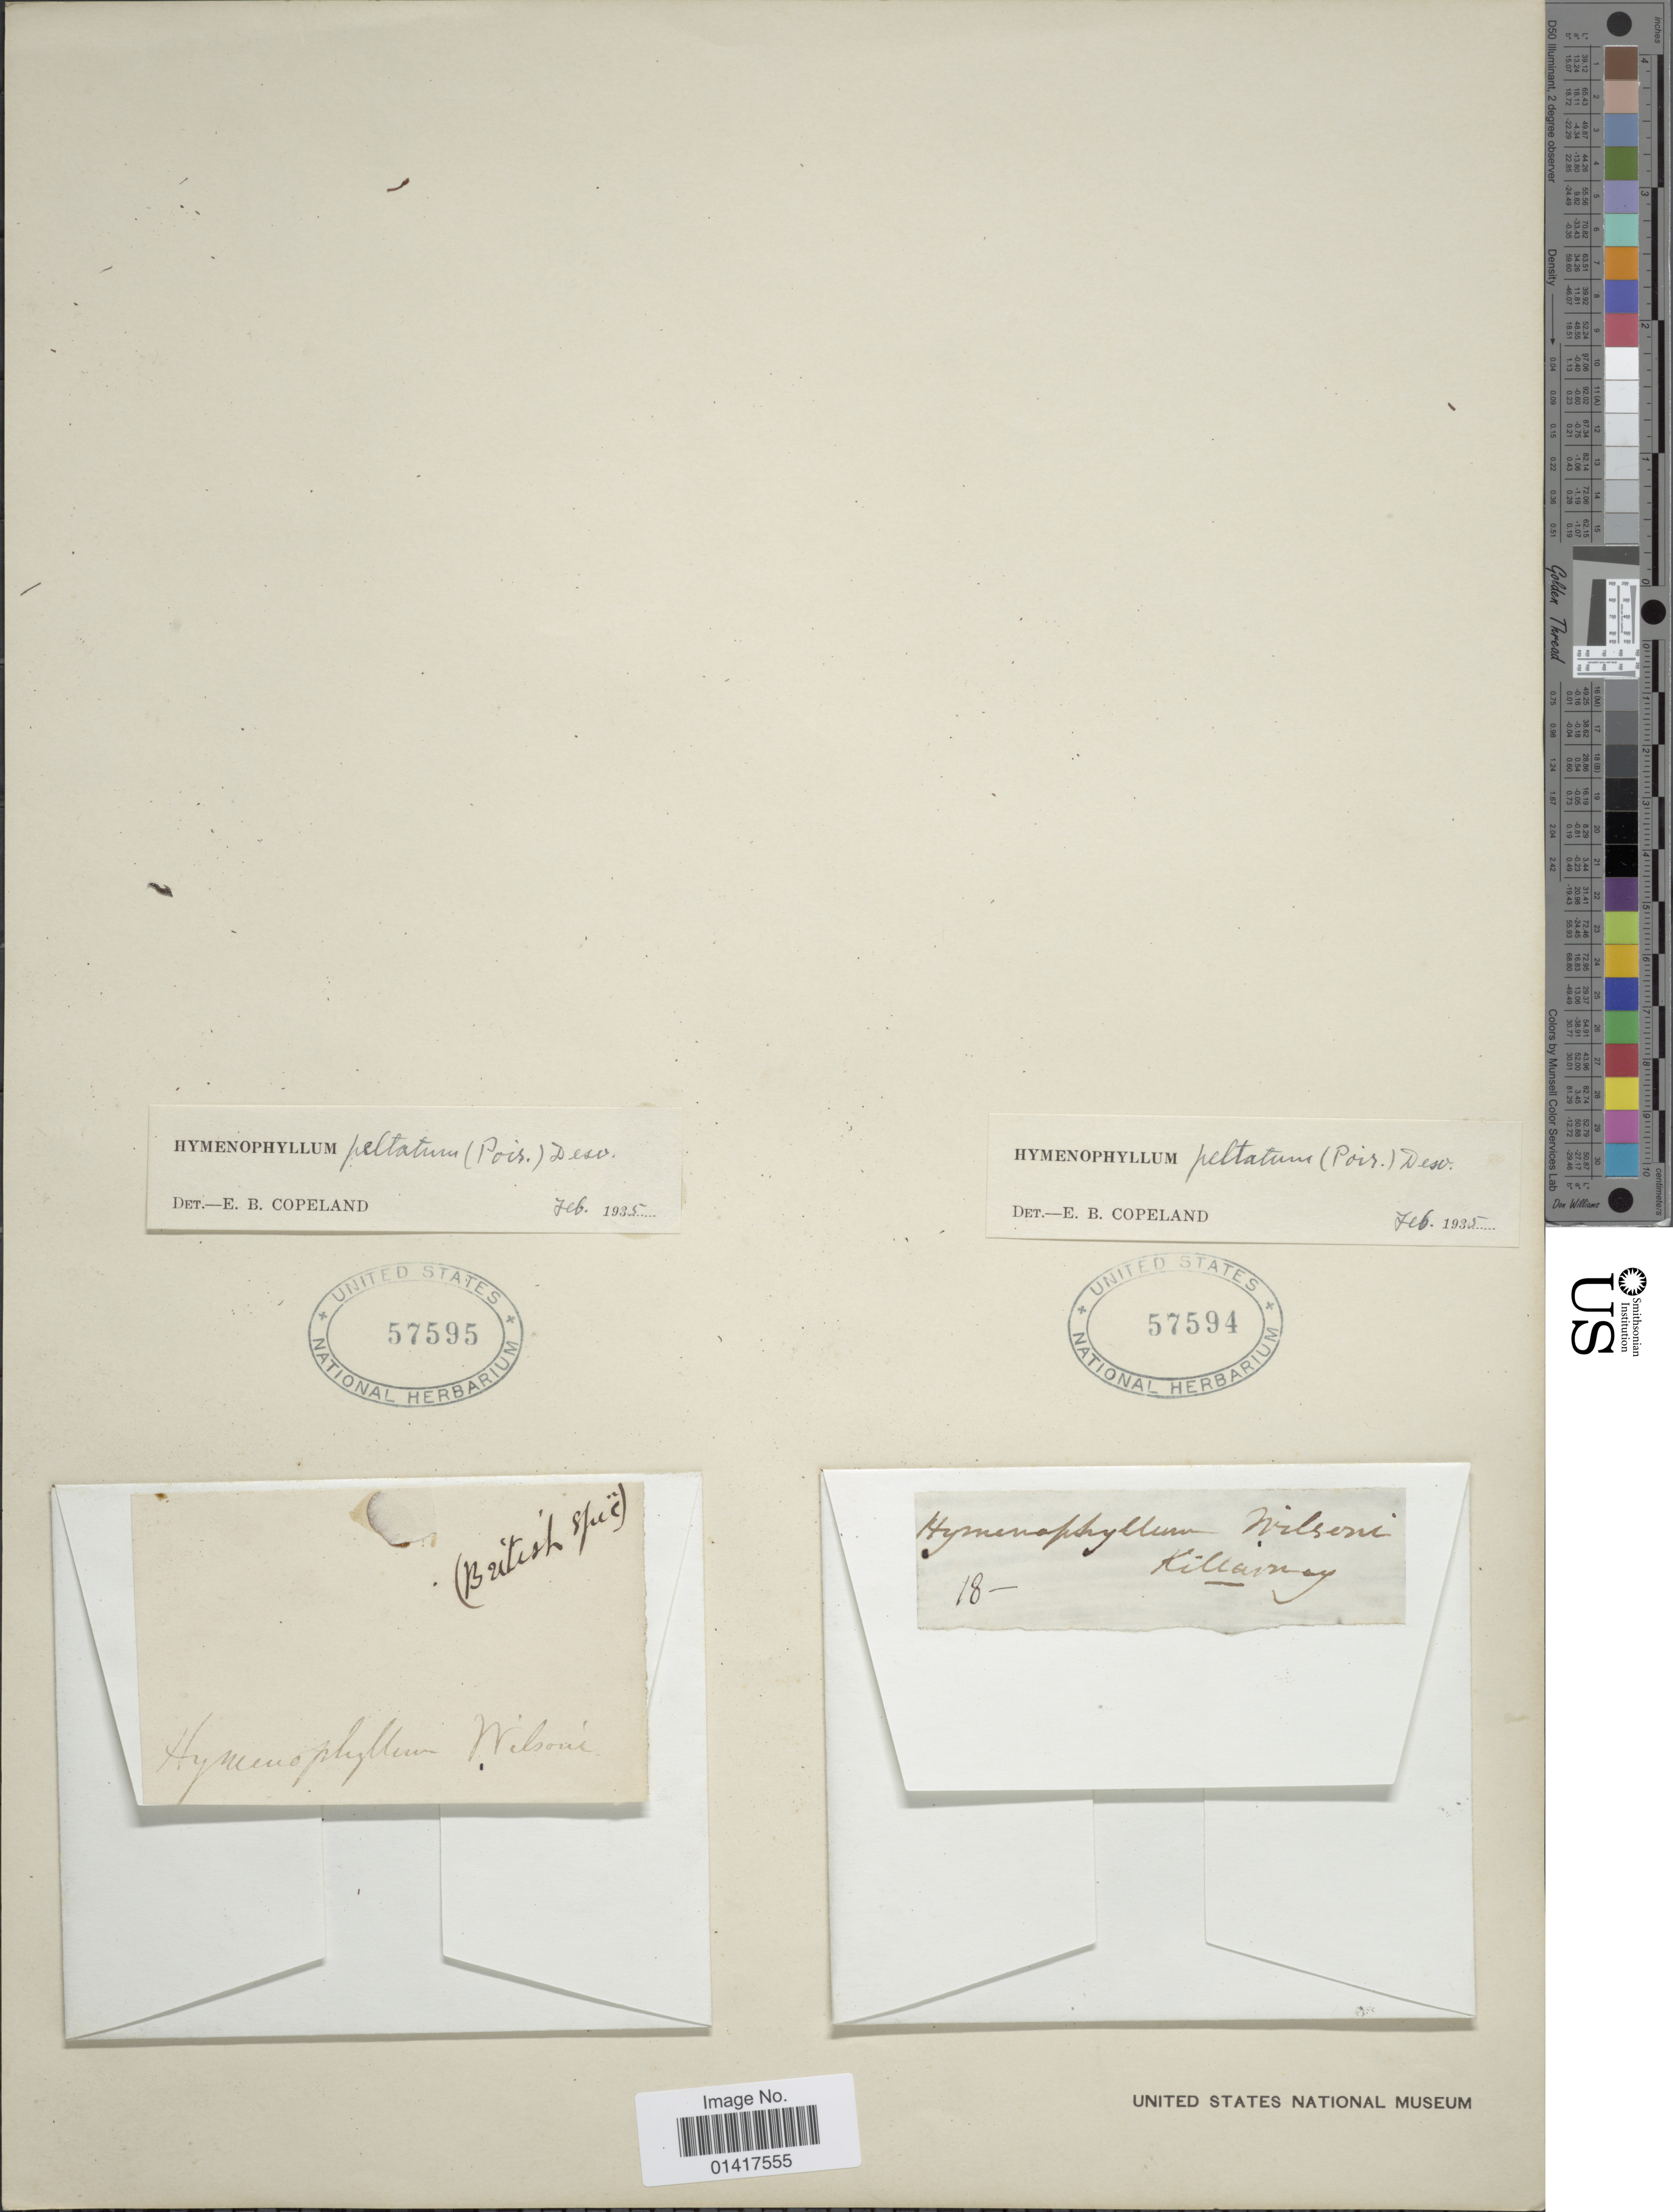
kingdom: Plantae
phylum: Tracheophyta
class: Polypodiopsida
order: Hymenophyllales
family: Hymenophyllaceae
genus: Hymenophyllum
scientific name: Hymenophyllum peltatum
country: Ireland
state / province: Munster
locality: Killarney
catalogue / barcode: US 57594-2